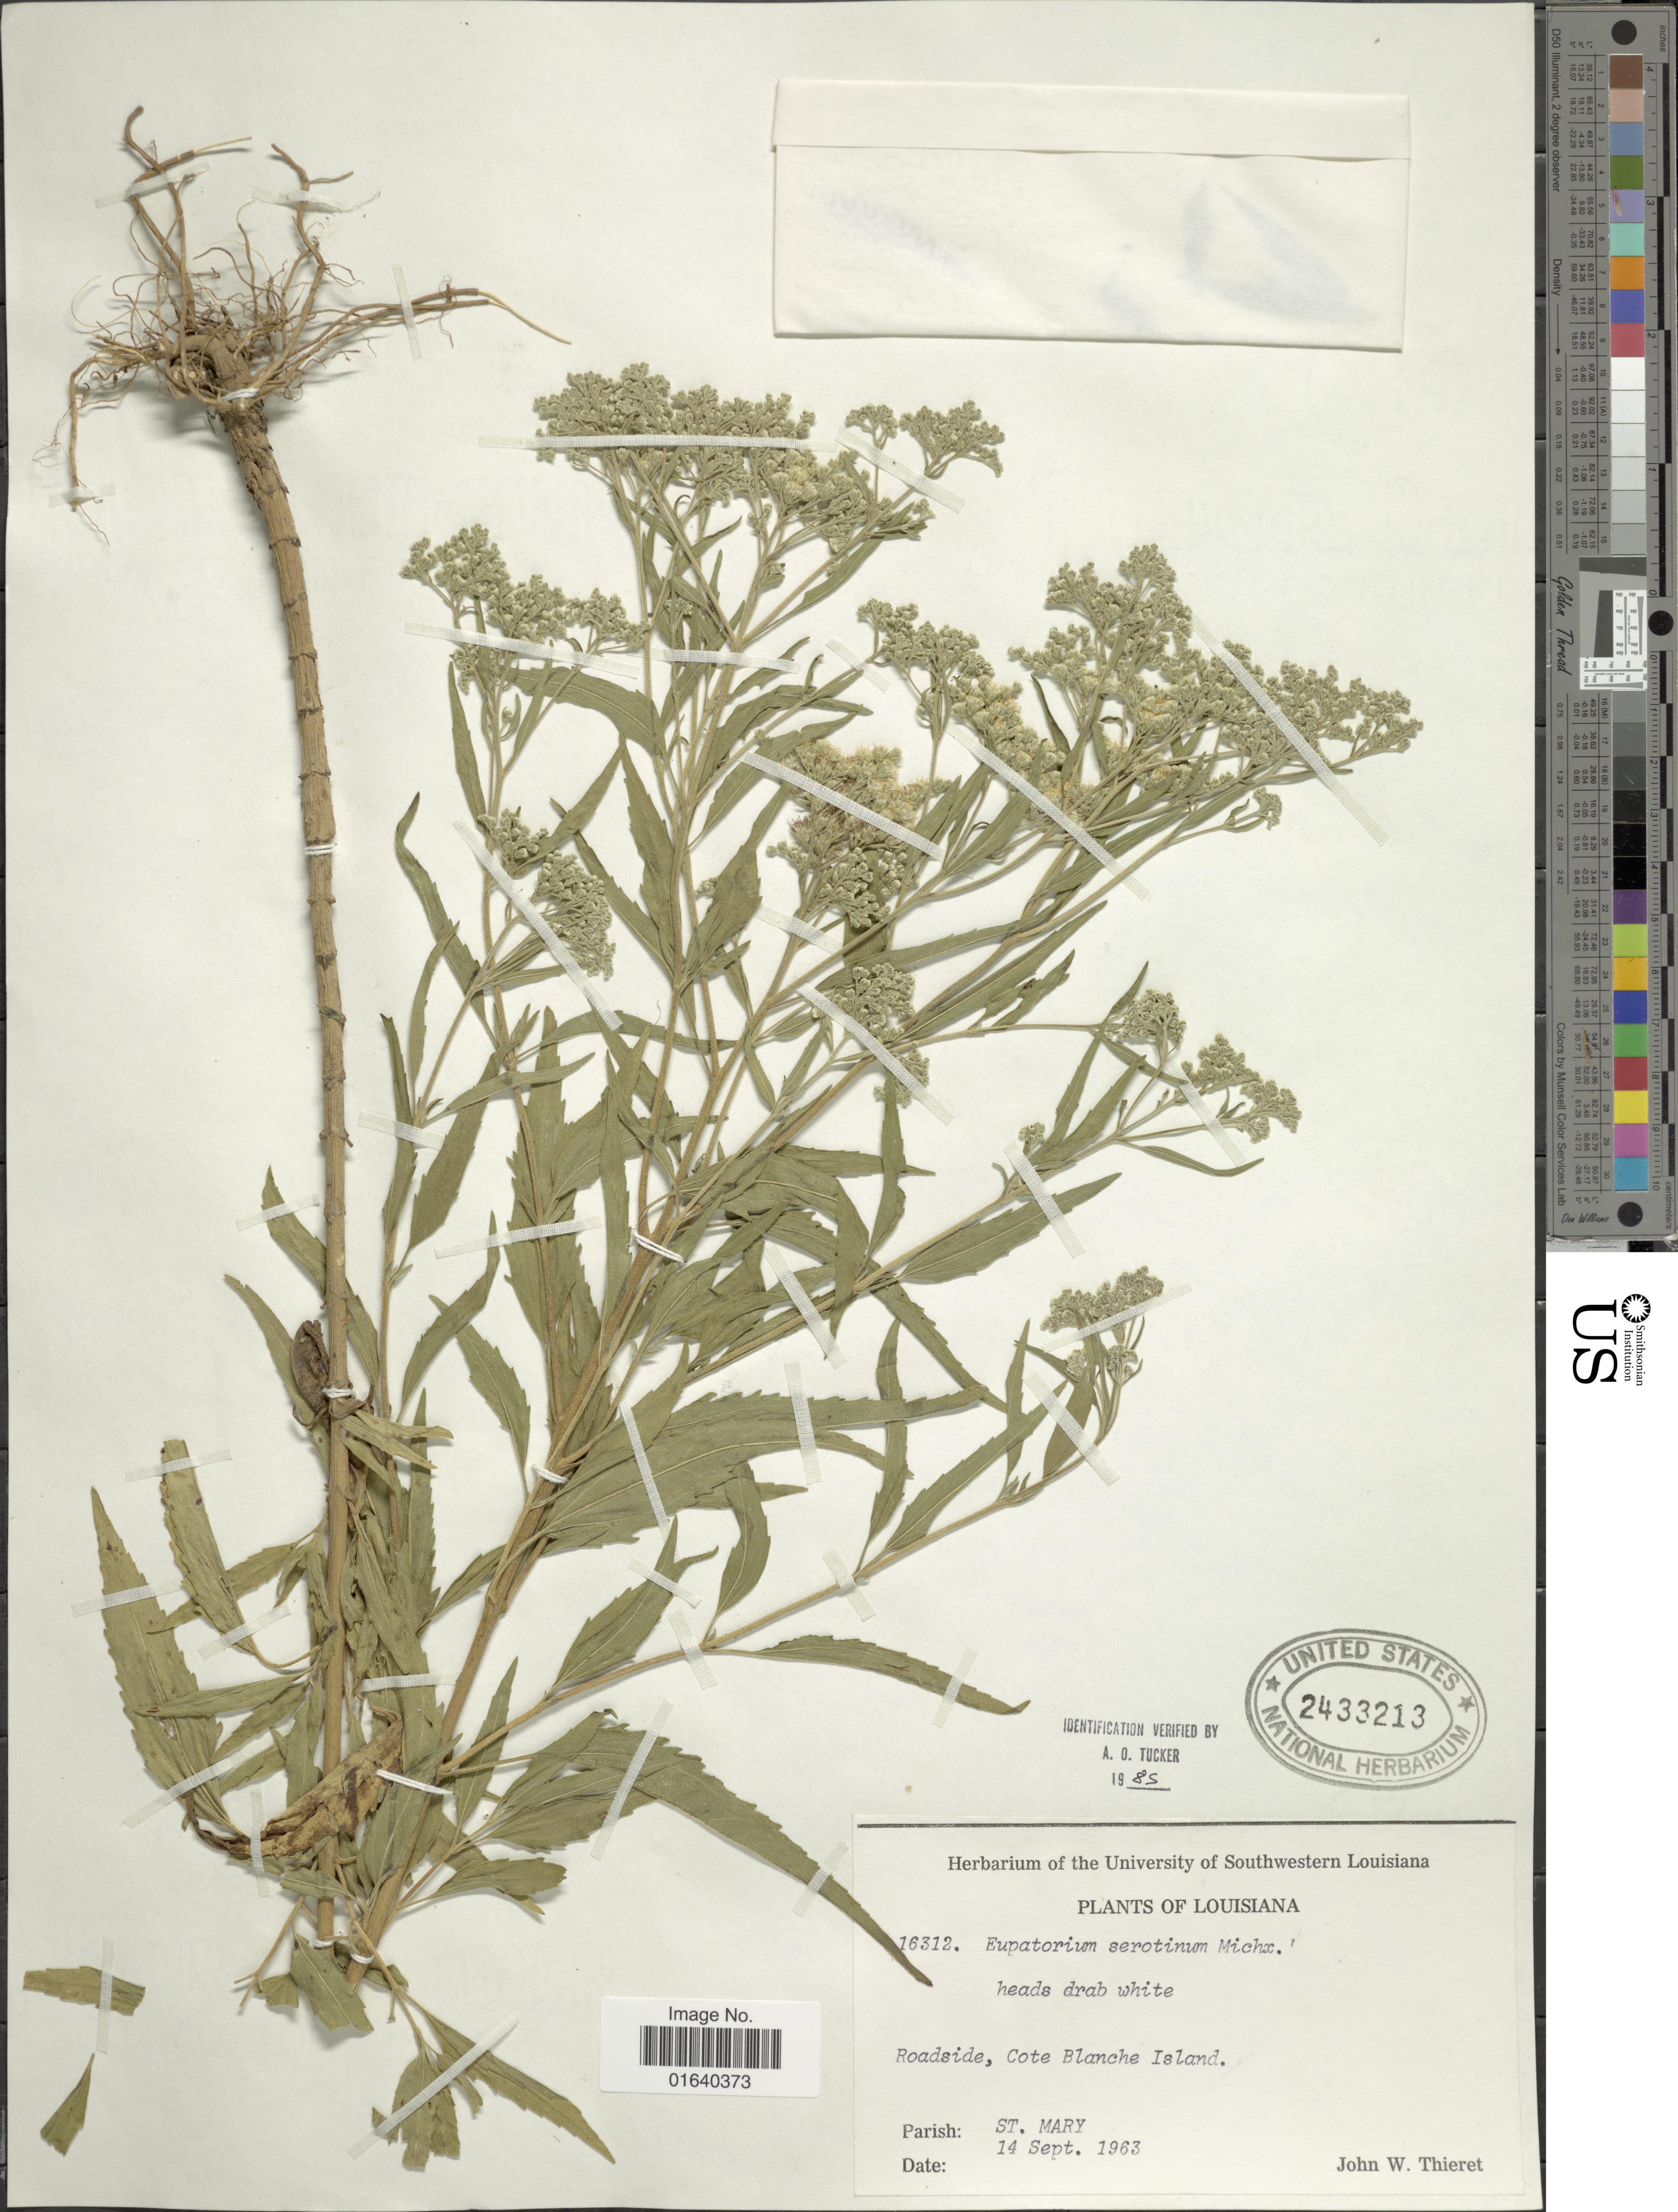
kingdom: Plantae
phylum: Tracheophyta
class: Magnoliopsida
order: Asterales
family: Asteraceae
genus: Eupatorium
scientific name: Eupatorium serotinum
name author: Michx.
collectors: J. W. Thieret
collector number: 16312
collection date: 1933-09-14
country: United States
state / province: Louisiana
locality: Roadside, Cote Blanche Island, parish: St Mary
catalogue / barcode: US 2433213